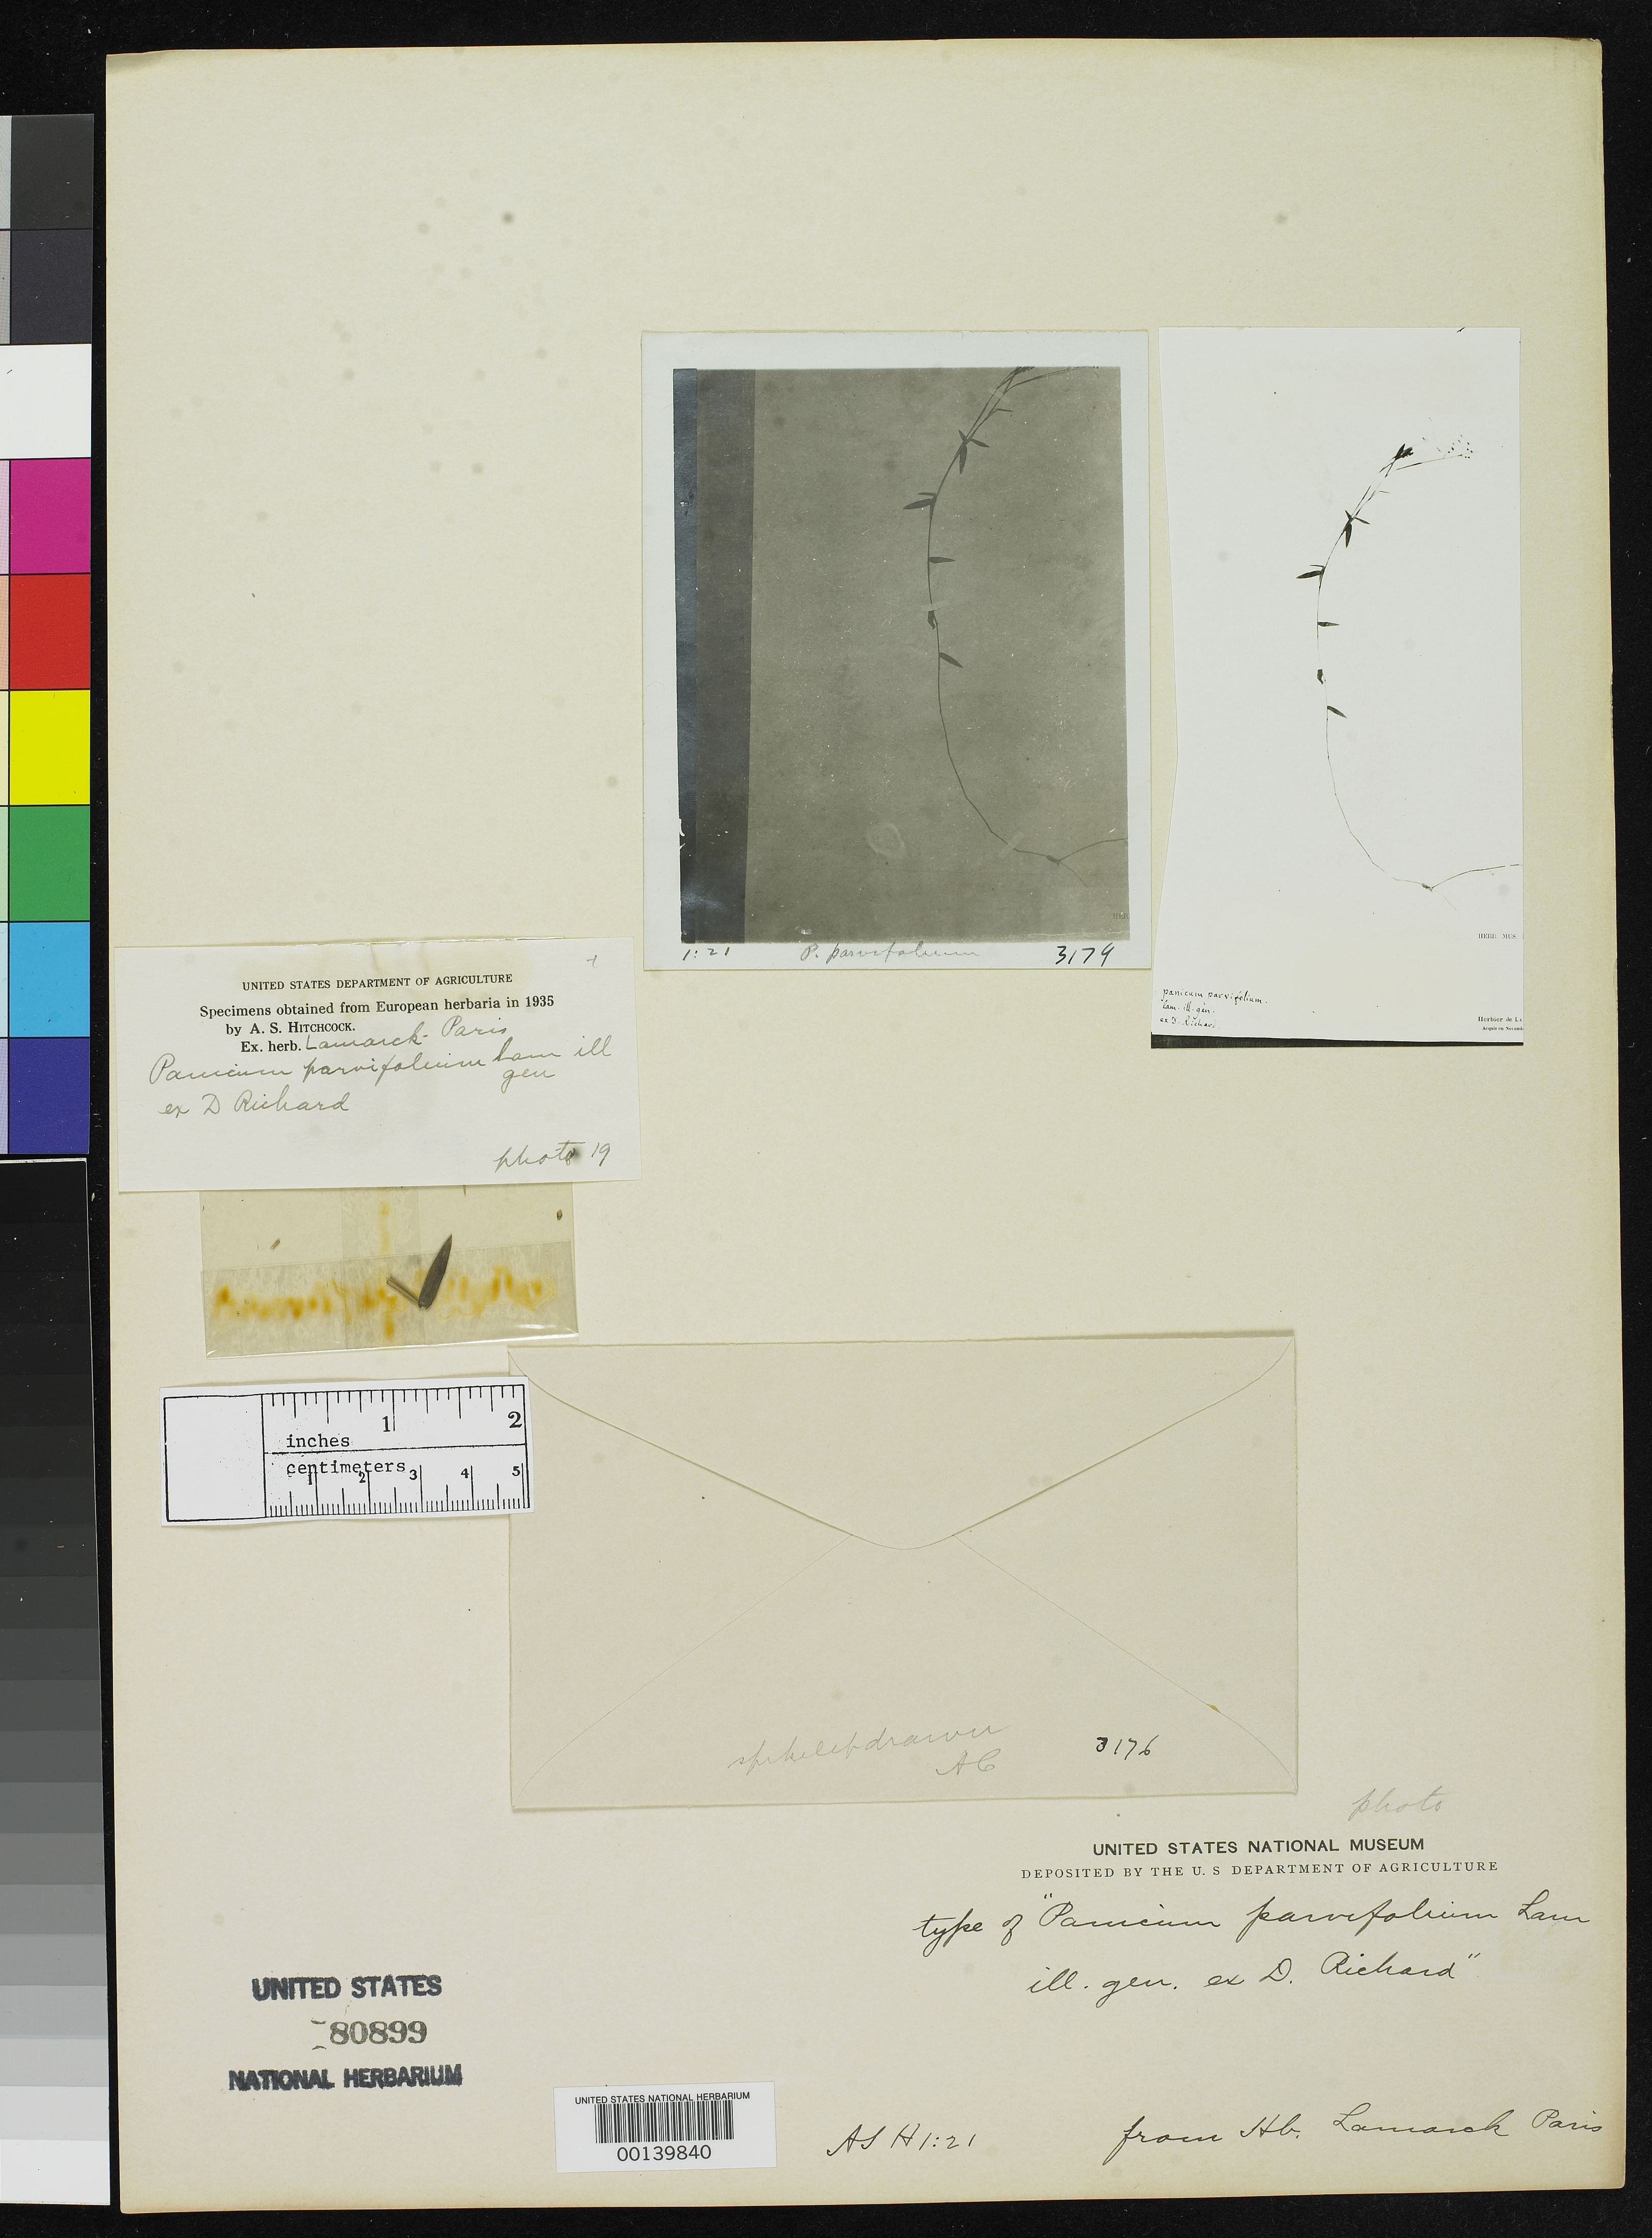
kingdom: Plantae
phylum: Tracheophyta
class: Liliopsida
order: Poales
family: Poaceae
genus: Panicum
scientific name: Panicum parvifolium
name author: Lam.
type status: Type Fragment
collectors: L. C. M. Richard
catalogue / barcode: US 80899